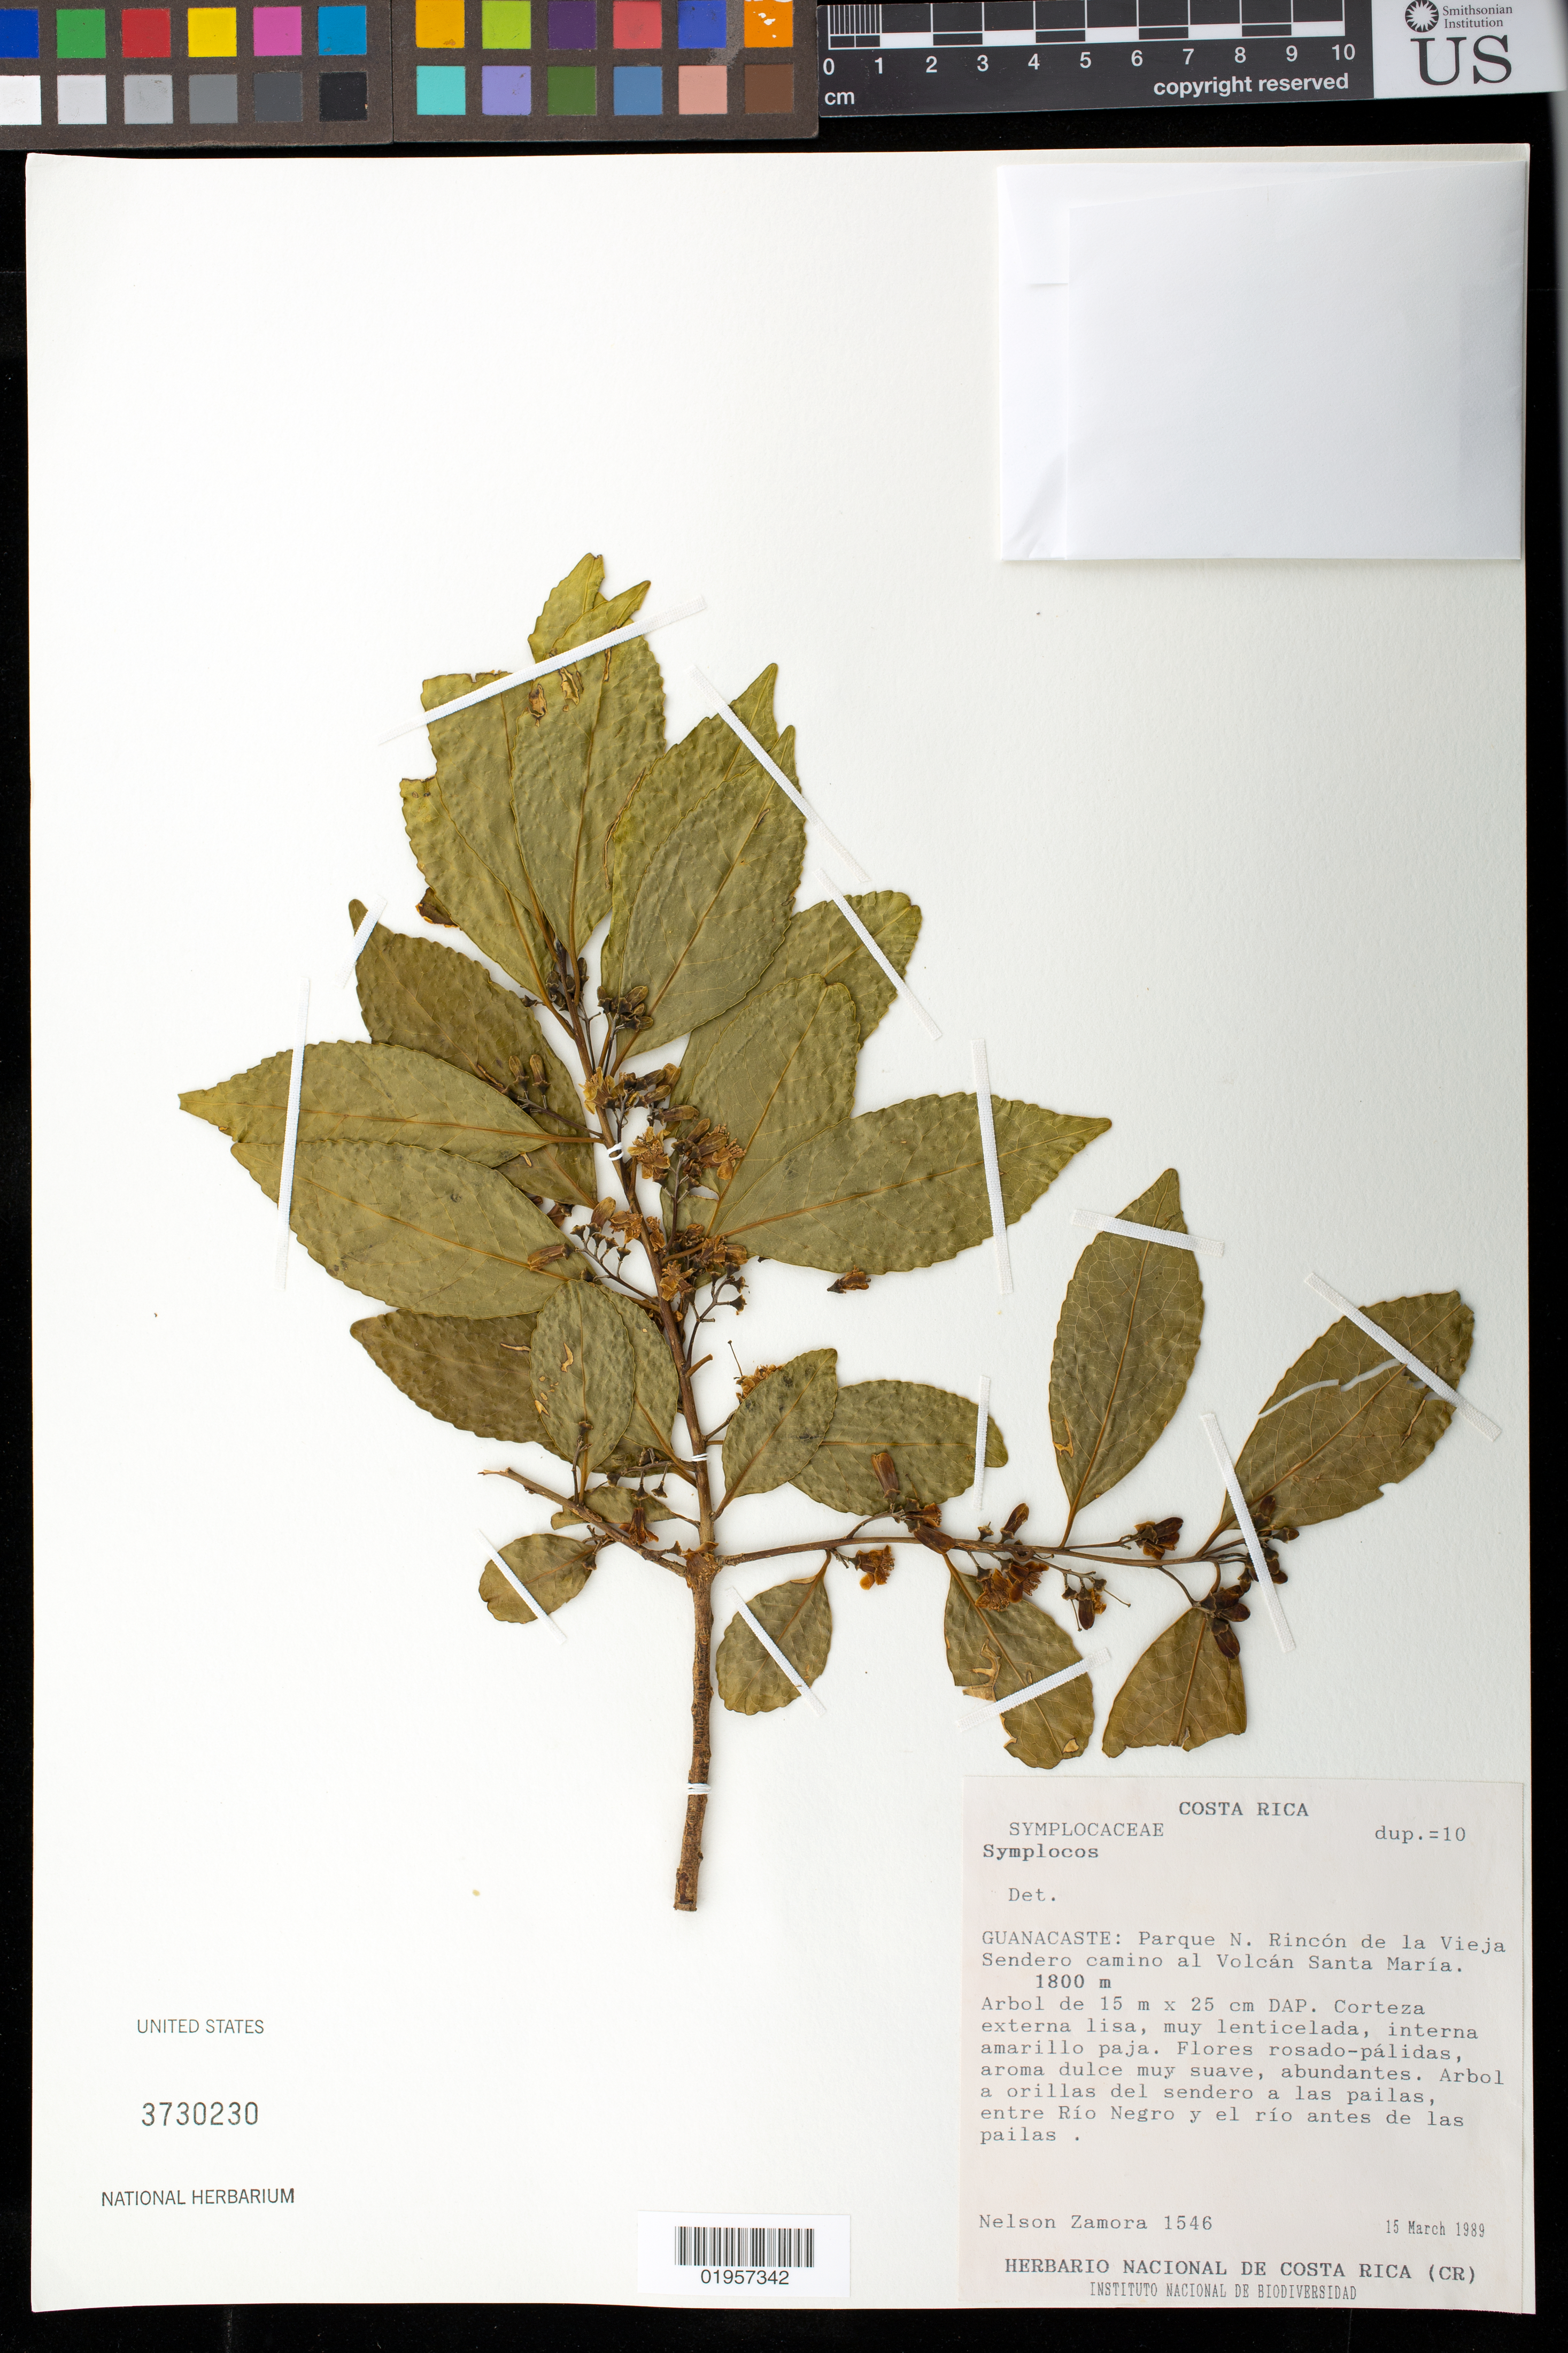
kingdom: Plantae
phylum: Tracheophyta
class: Magnoliopsida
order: Ericales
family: Symplocaceae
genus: Symplocos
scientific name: Symplocos sp.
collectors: N. Zamora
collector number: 1546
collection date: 1984-03-15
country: Costa Rica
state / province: Guanacaste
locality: Parque N. Rincon de la Vieja Sendero camino al Volcan Santa Maria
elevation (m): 1800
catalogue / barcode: US 3730230